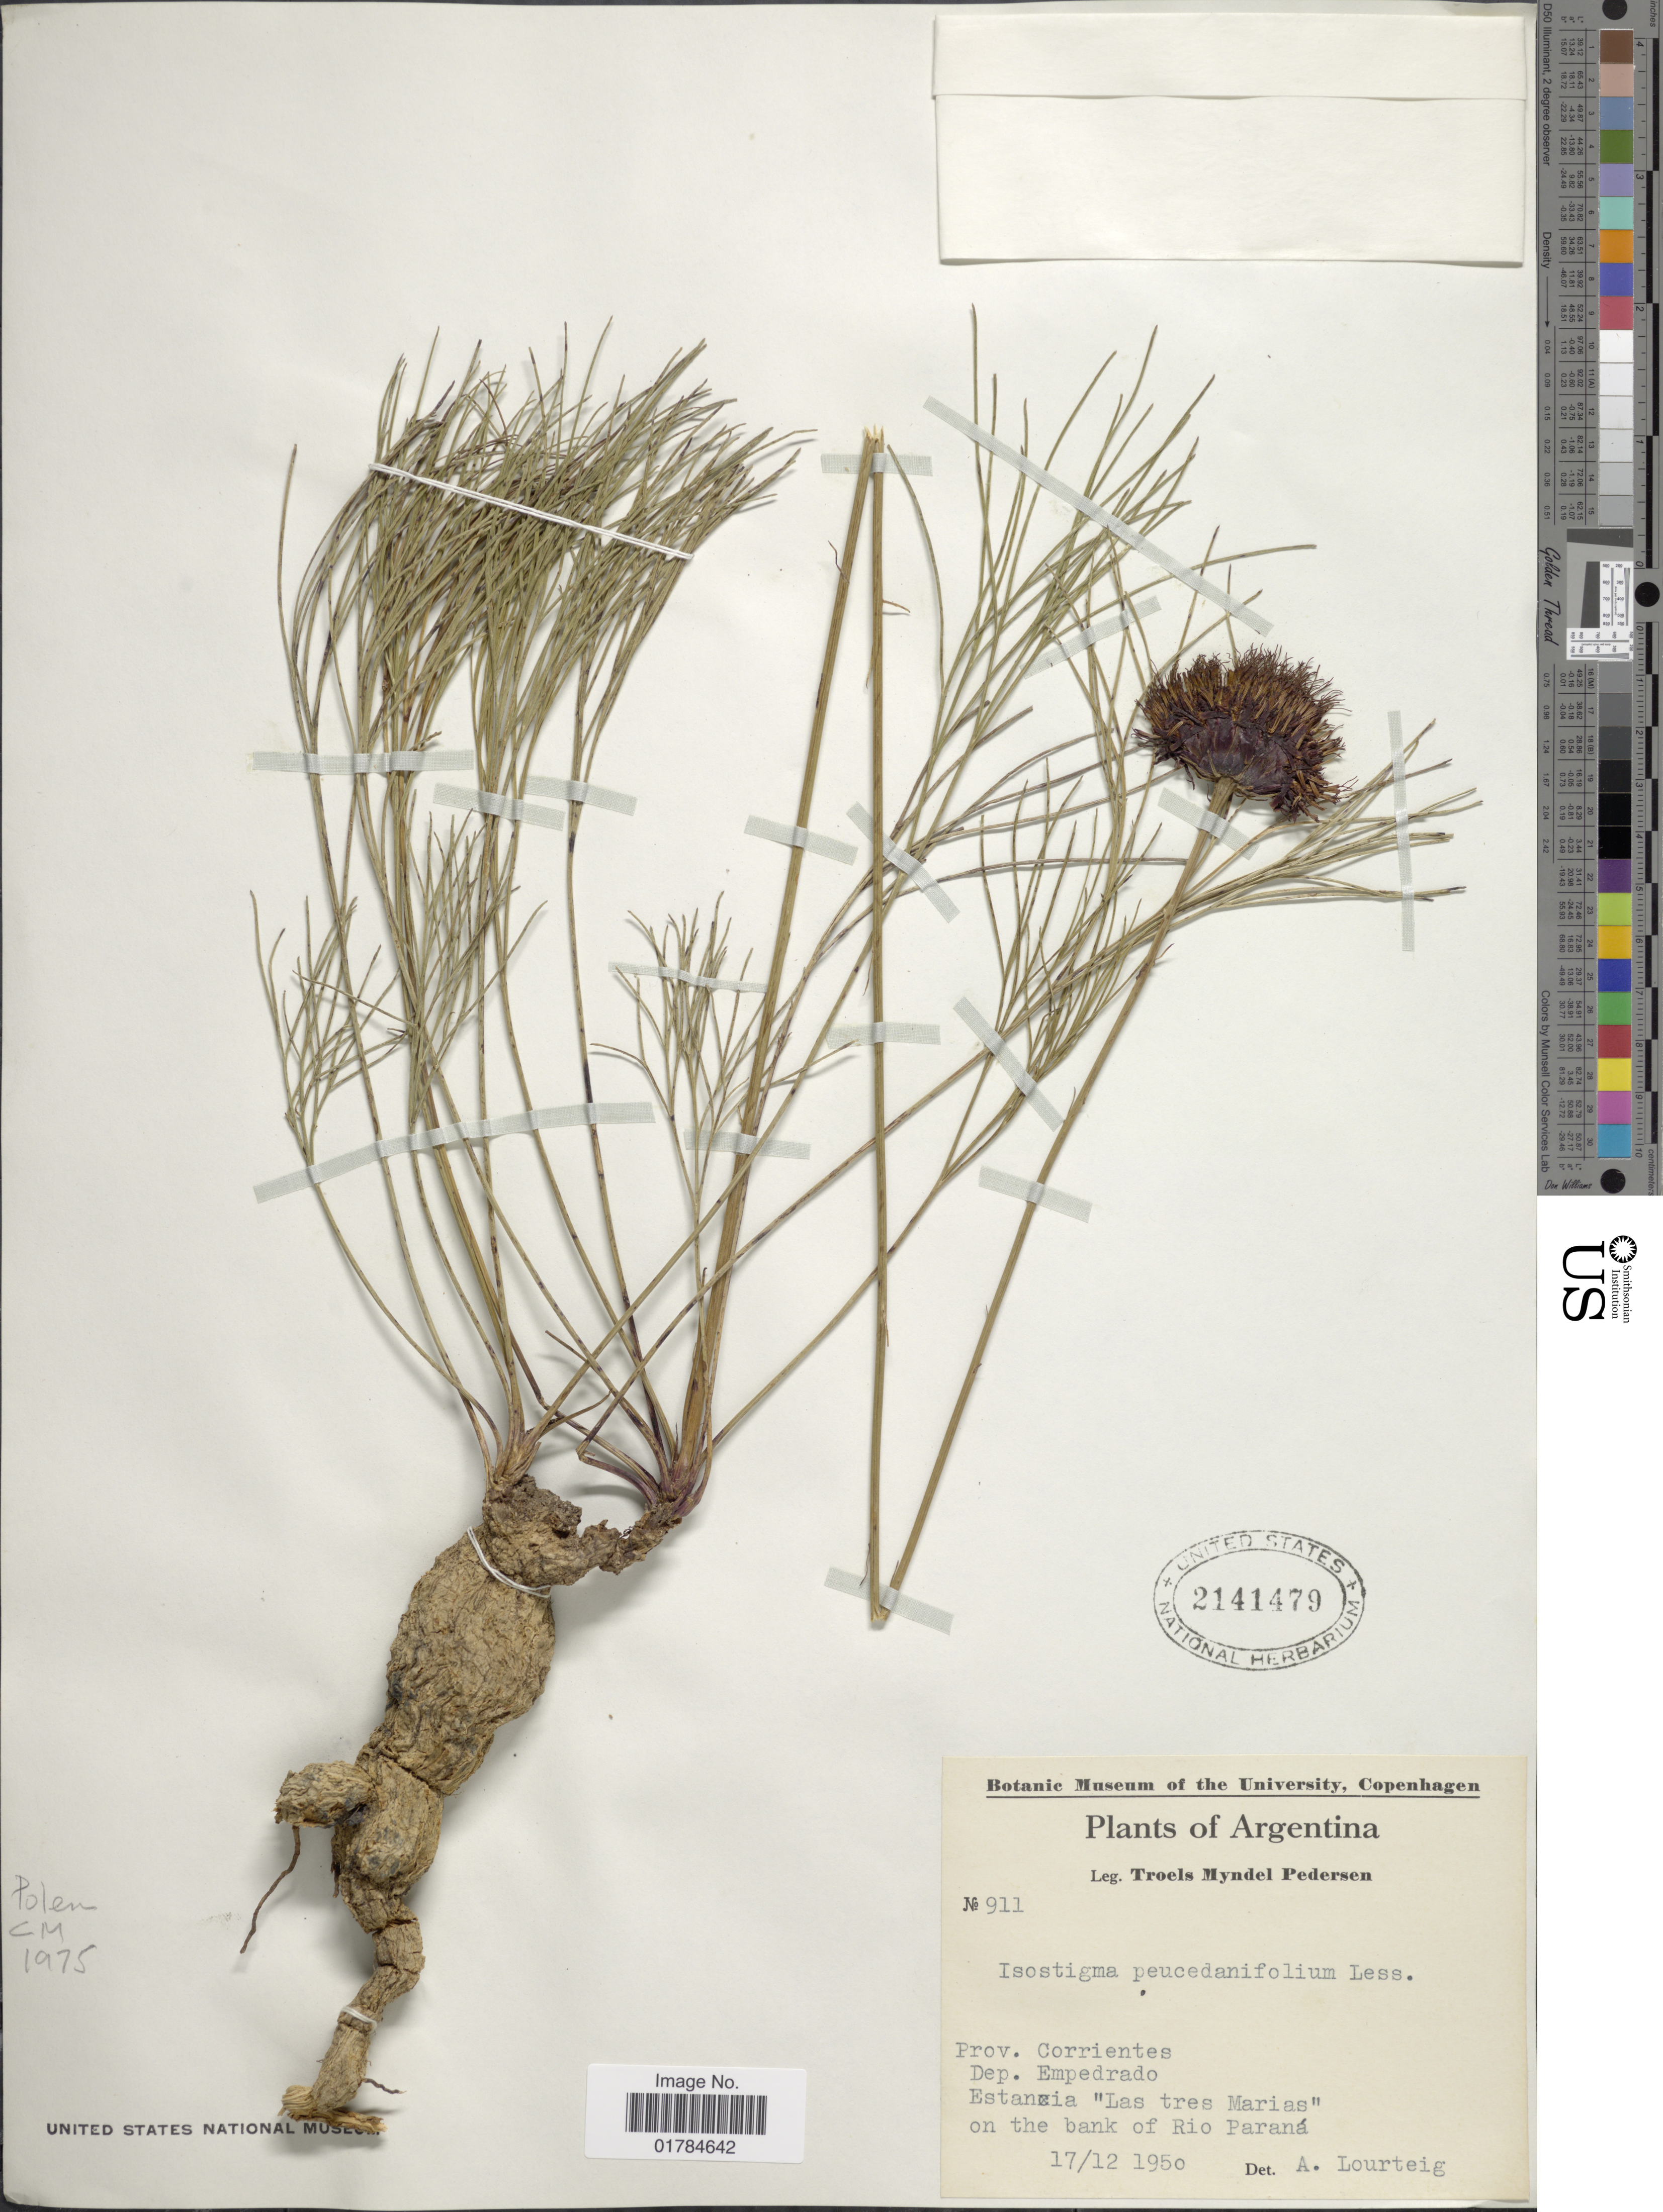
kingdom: Plantae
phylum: Tracheophyta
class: Magnoliopsida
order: Asterales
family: Asteraceae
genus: Isostigma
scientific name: Isostigma peucedanifolium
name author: (Spreng.) Less.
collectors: T. Pederson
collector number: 911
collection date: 1950-12-17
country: Argentina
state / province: Corrientes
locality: Dep. Empedrado, Estancia "Las tres Marias" on the bank of Rio Parana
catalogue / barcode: US 2141479